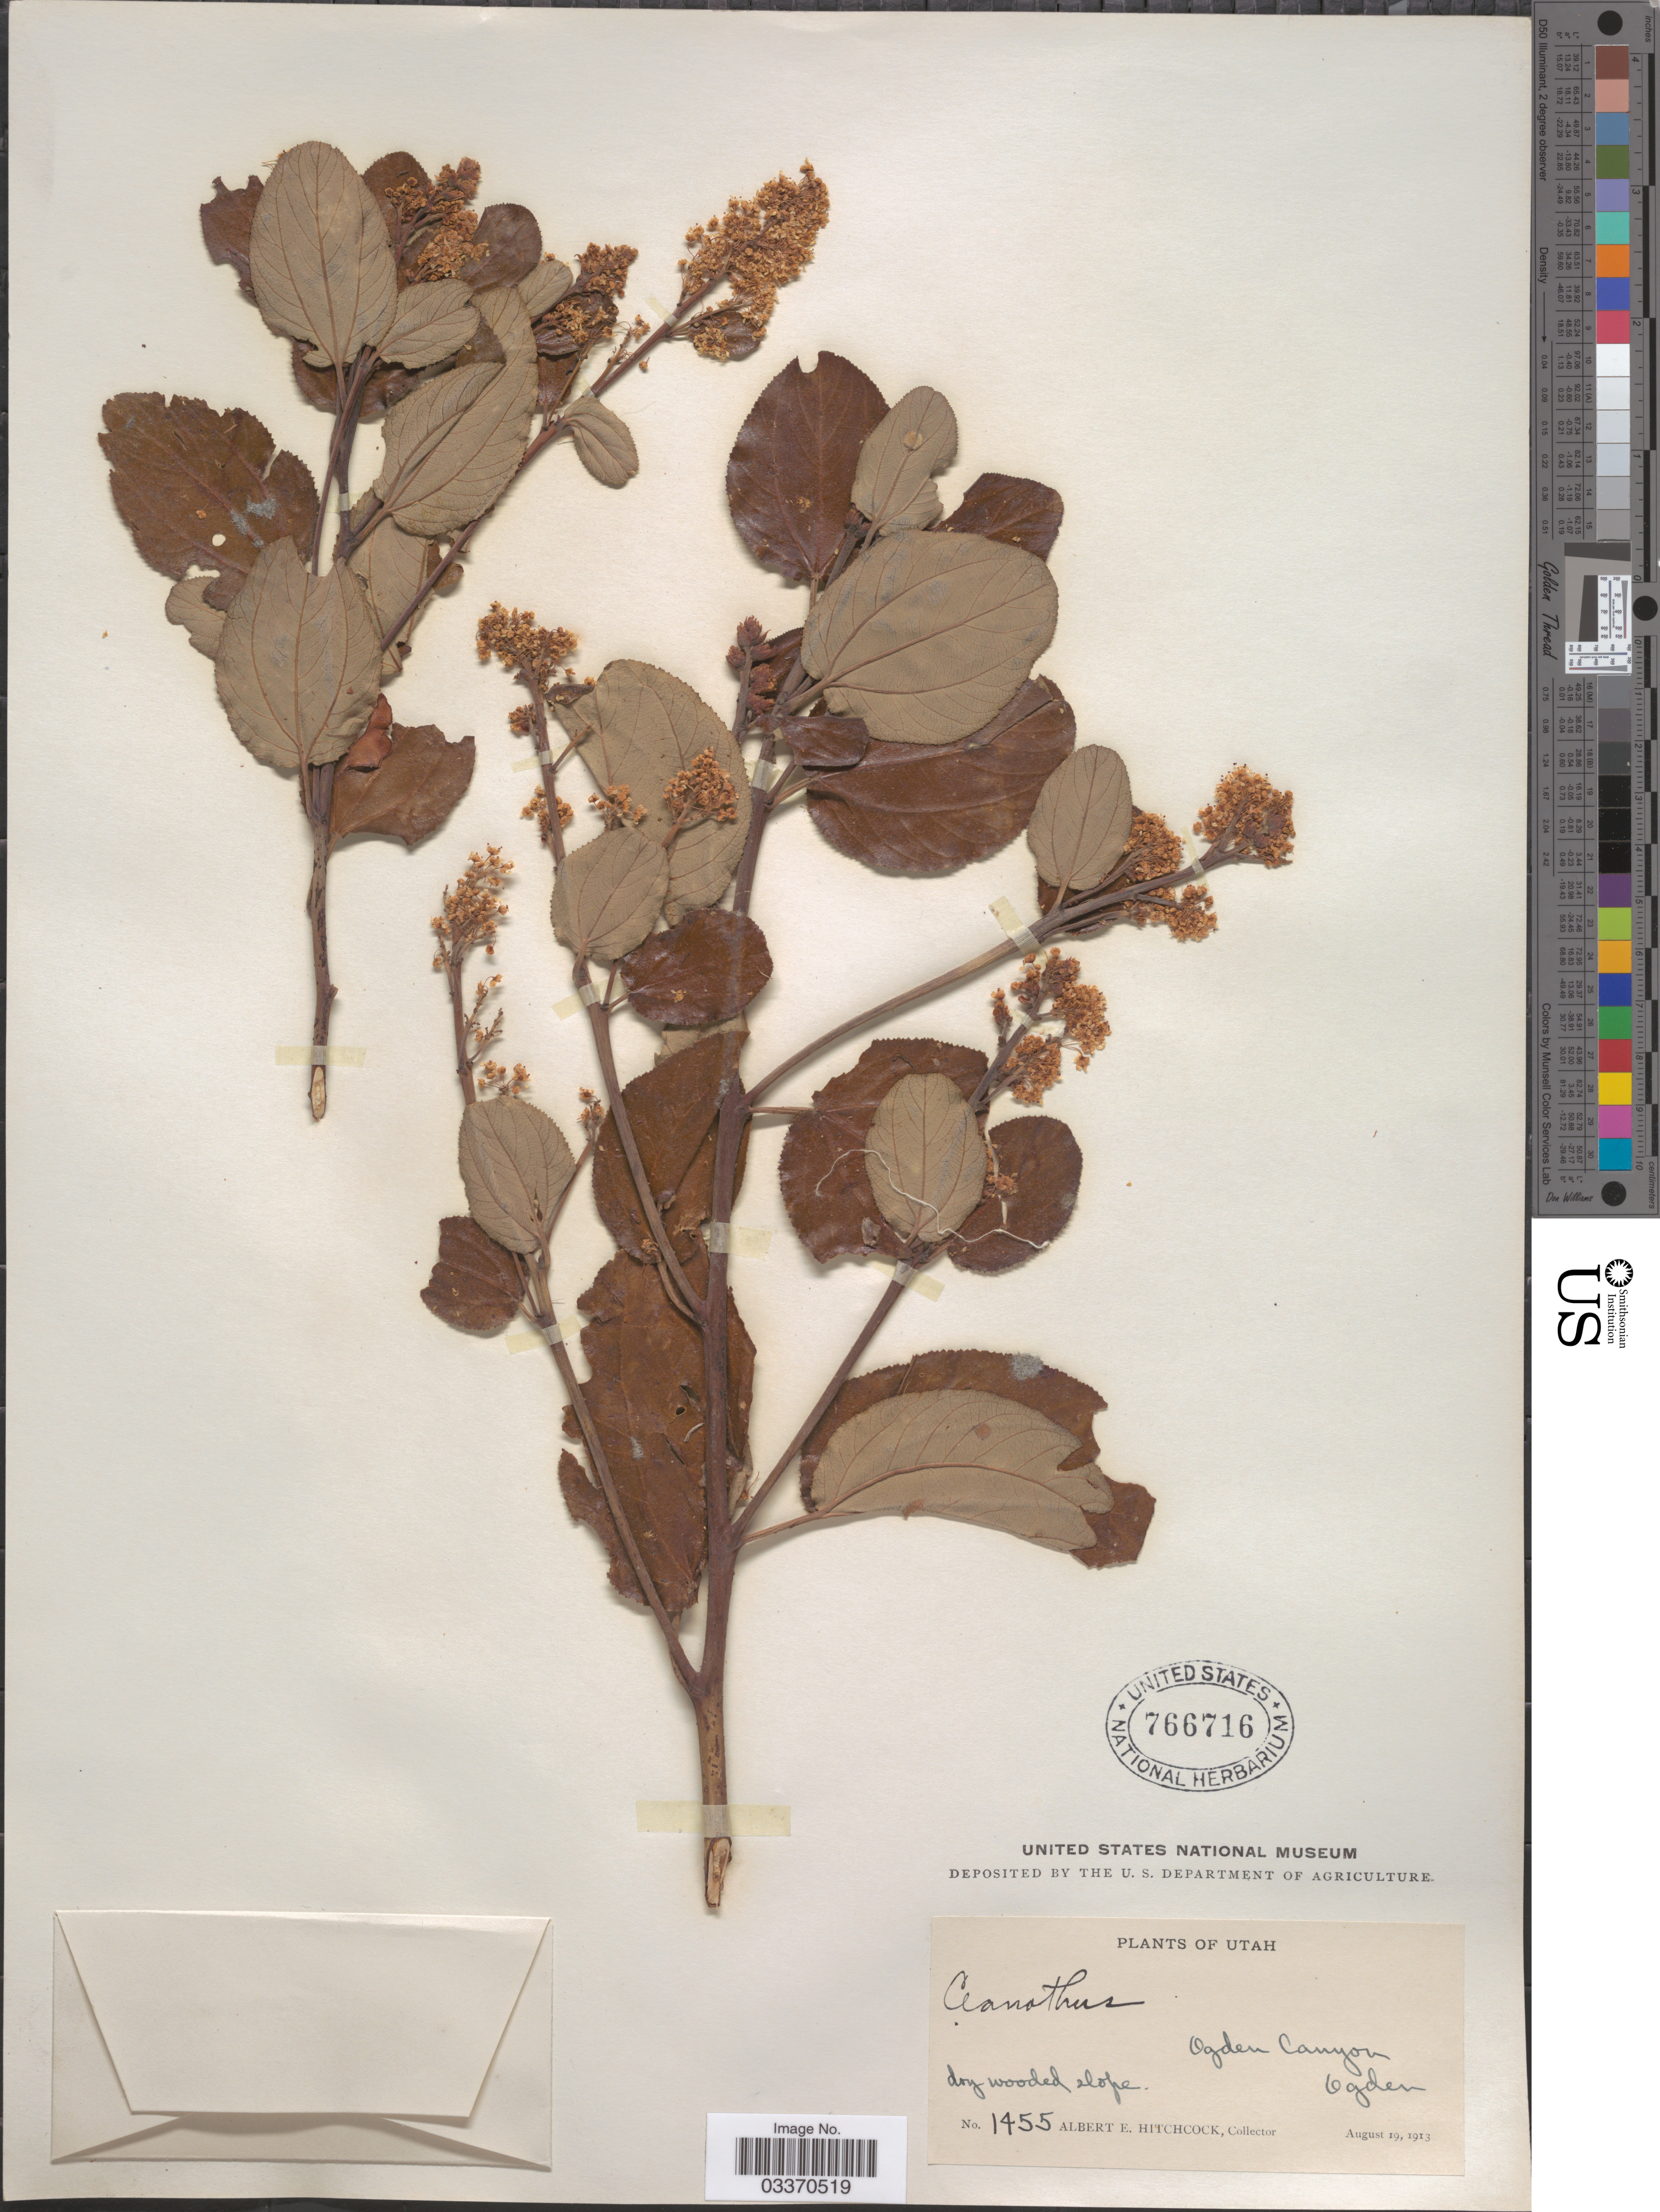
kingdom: Plantae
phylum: Tracheophyta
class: Magnoliopsida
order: Rosales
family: Rhamnaceae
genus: Ceanothus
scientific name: Ceanothus velutinus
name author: Douglas ex Hook.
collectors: A. Hitchcock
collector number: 1455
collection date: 1913-08-19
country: United States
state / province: Utah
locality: Ogden Canyon. Ogden.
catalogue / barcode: US 766716